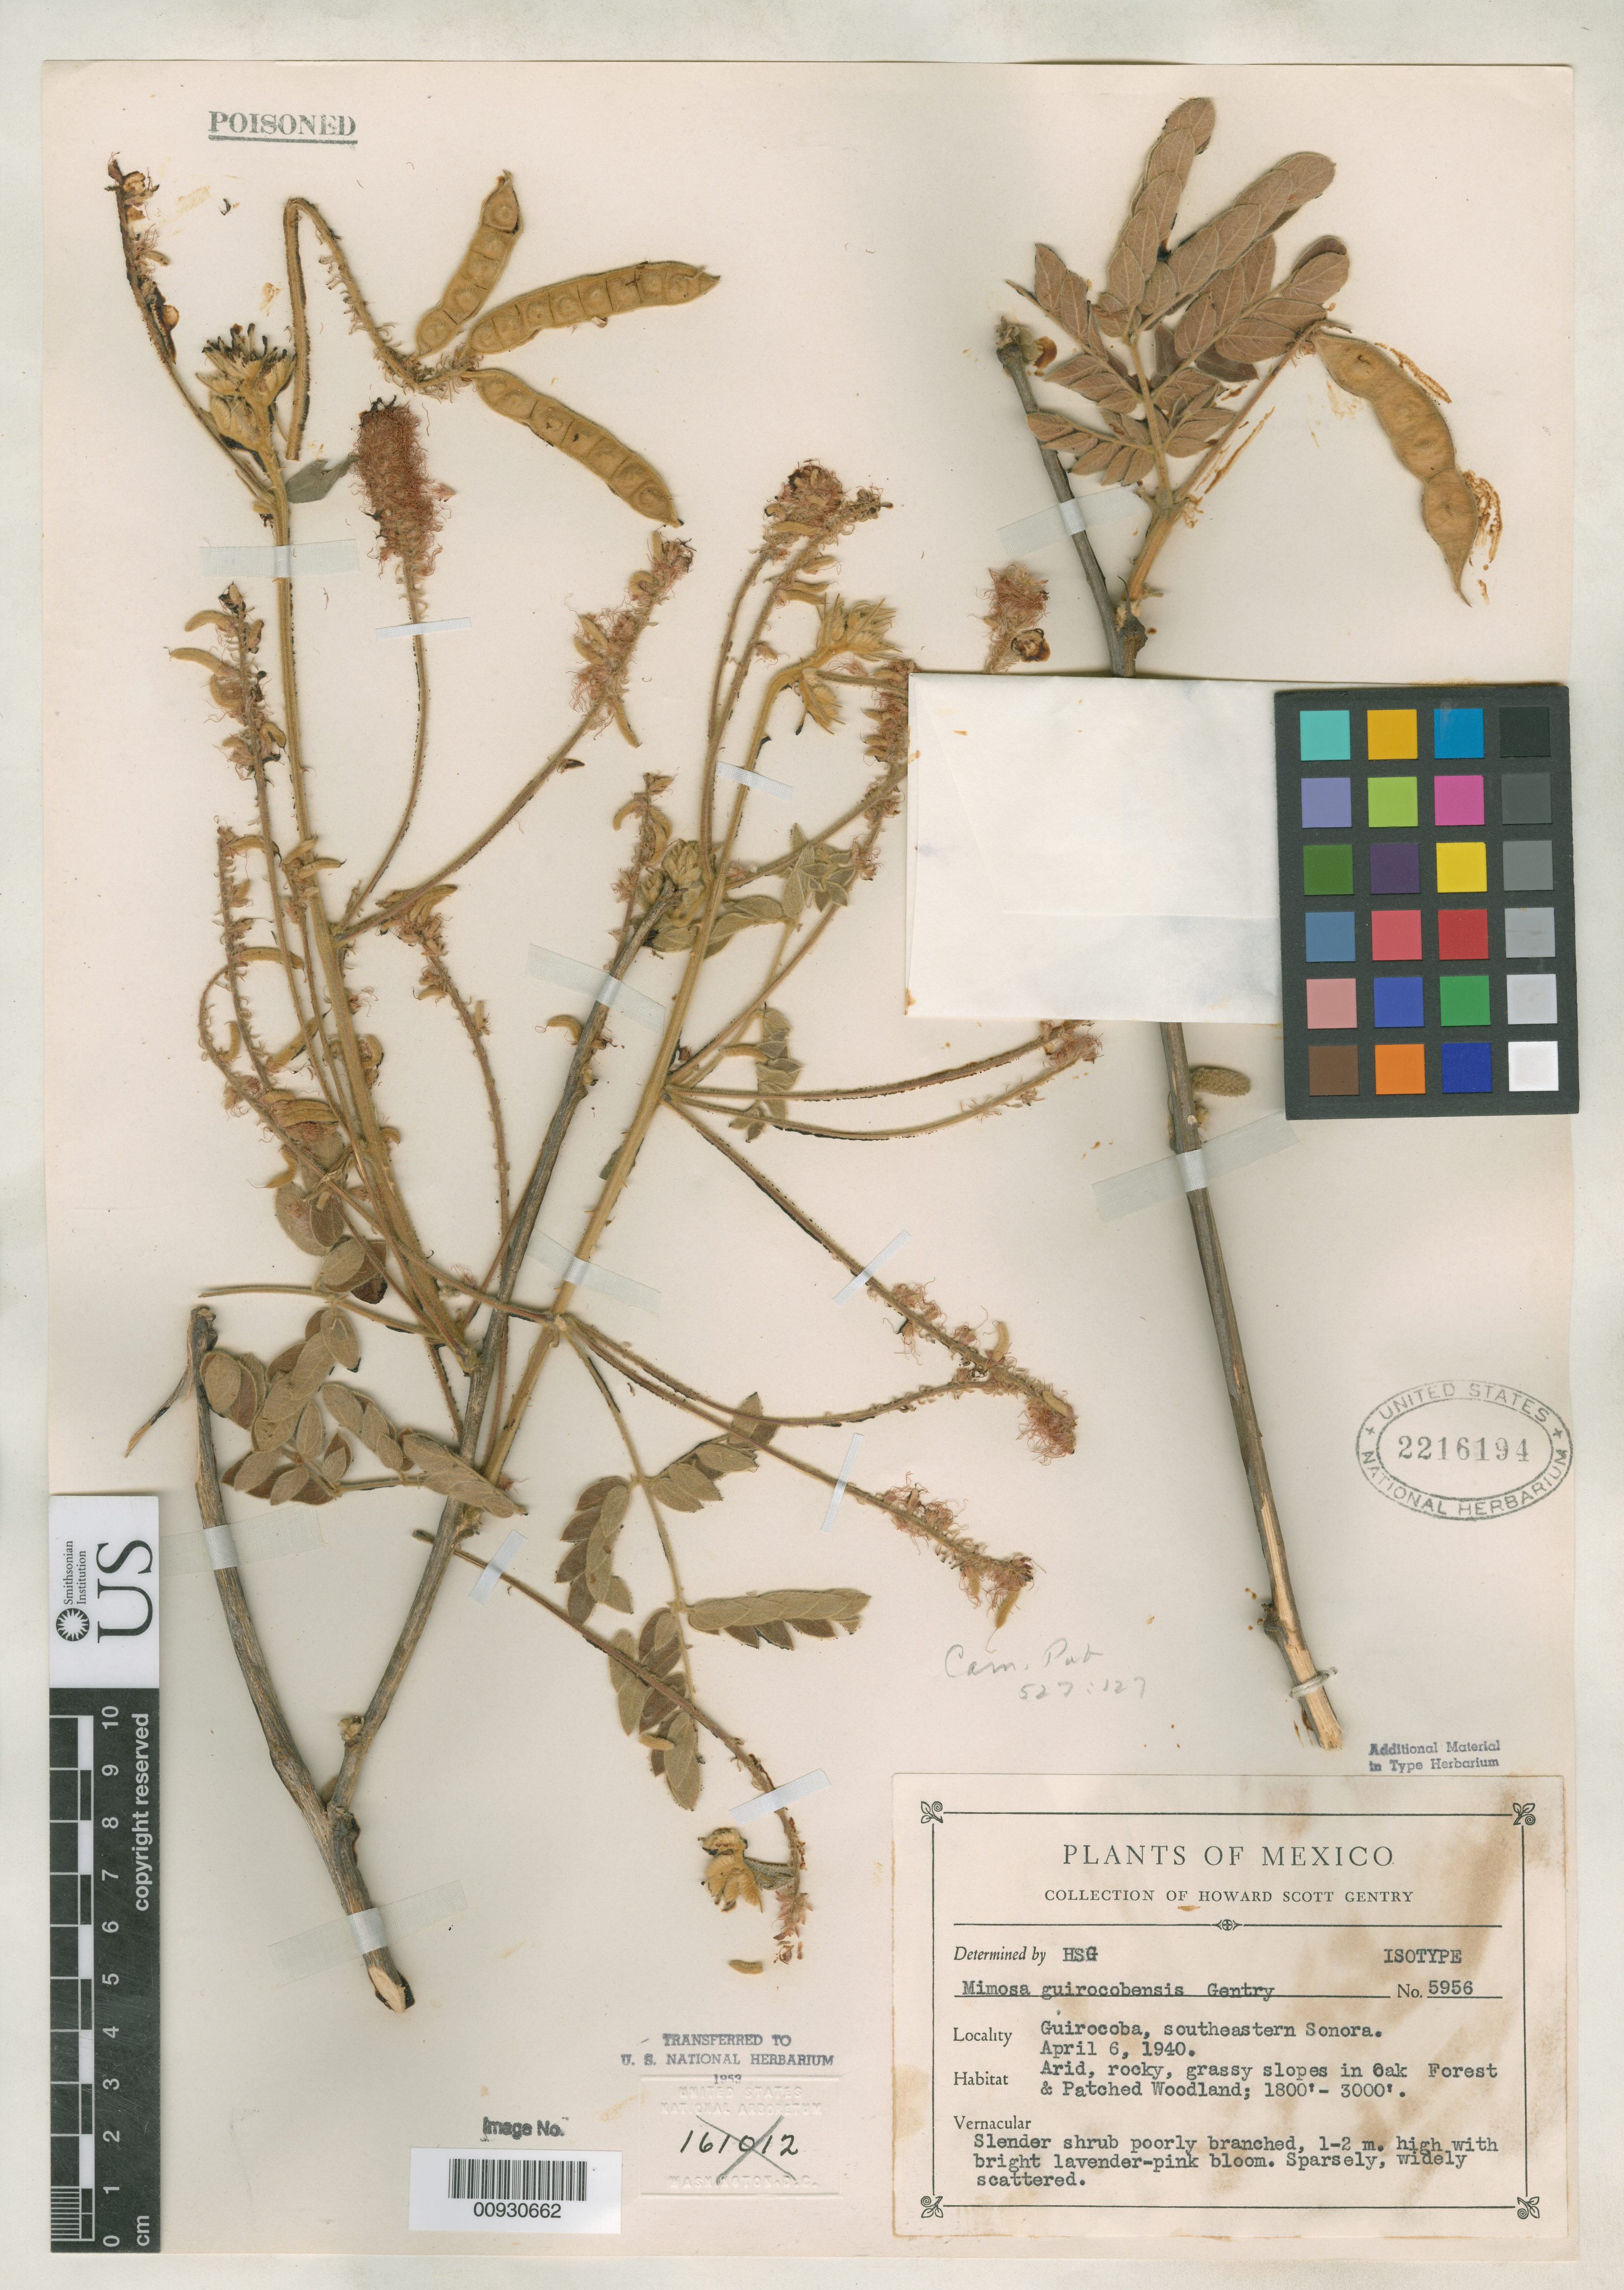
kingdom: Plantae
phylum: Tracheophyta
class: Magnoliopsida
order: Fabales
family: Fabaceae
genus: Mimosa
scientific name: Mimosa guirocobensis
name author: Gentry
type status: Isotype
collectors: H. S. Gentry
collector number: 5956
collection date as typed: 06 Apr 1940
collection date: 1940-04-06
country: Mexico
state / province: Sonora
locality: Near Guirocoba.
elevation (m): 549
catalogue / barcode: US 2216194